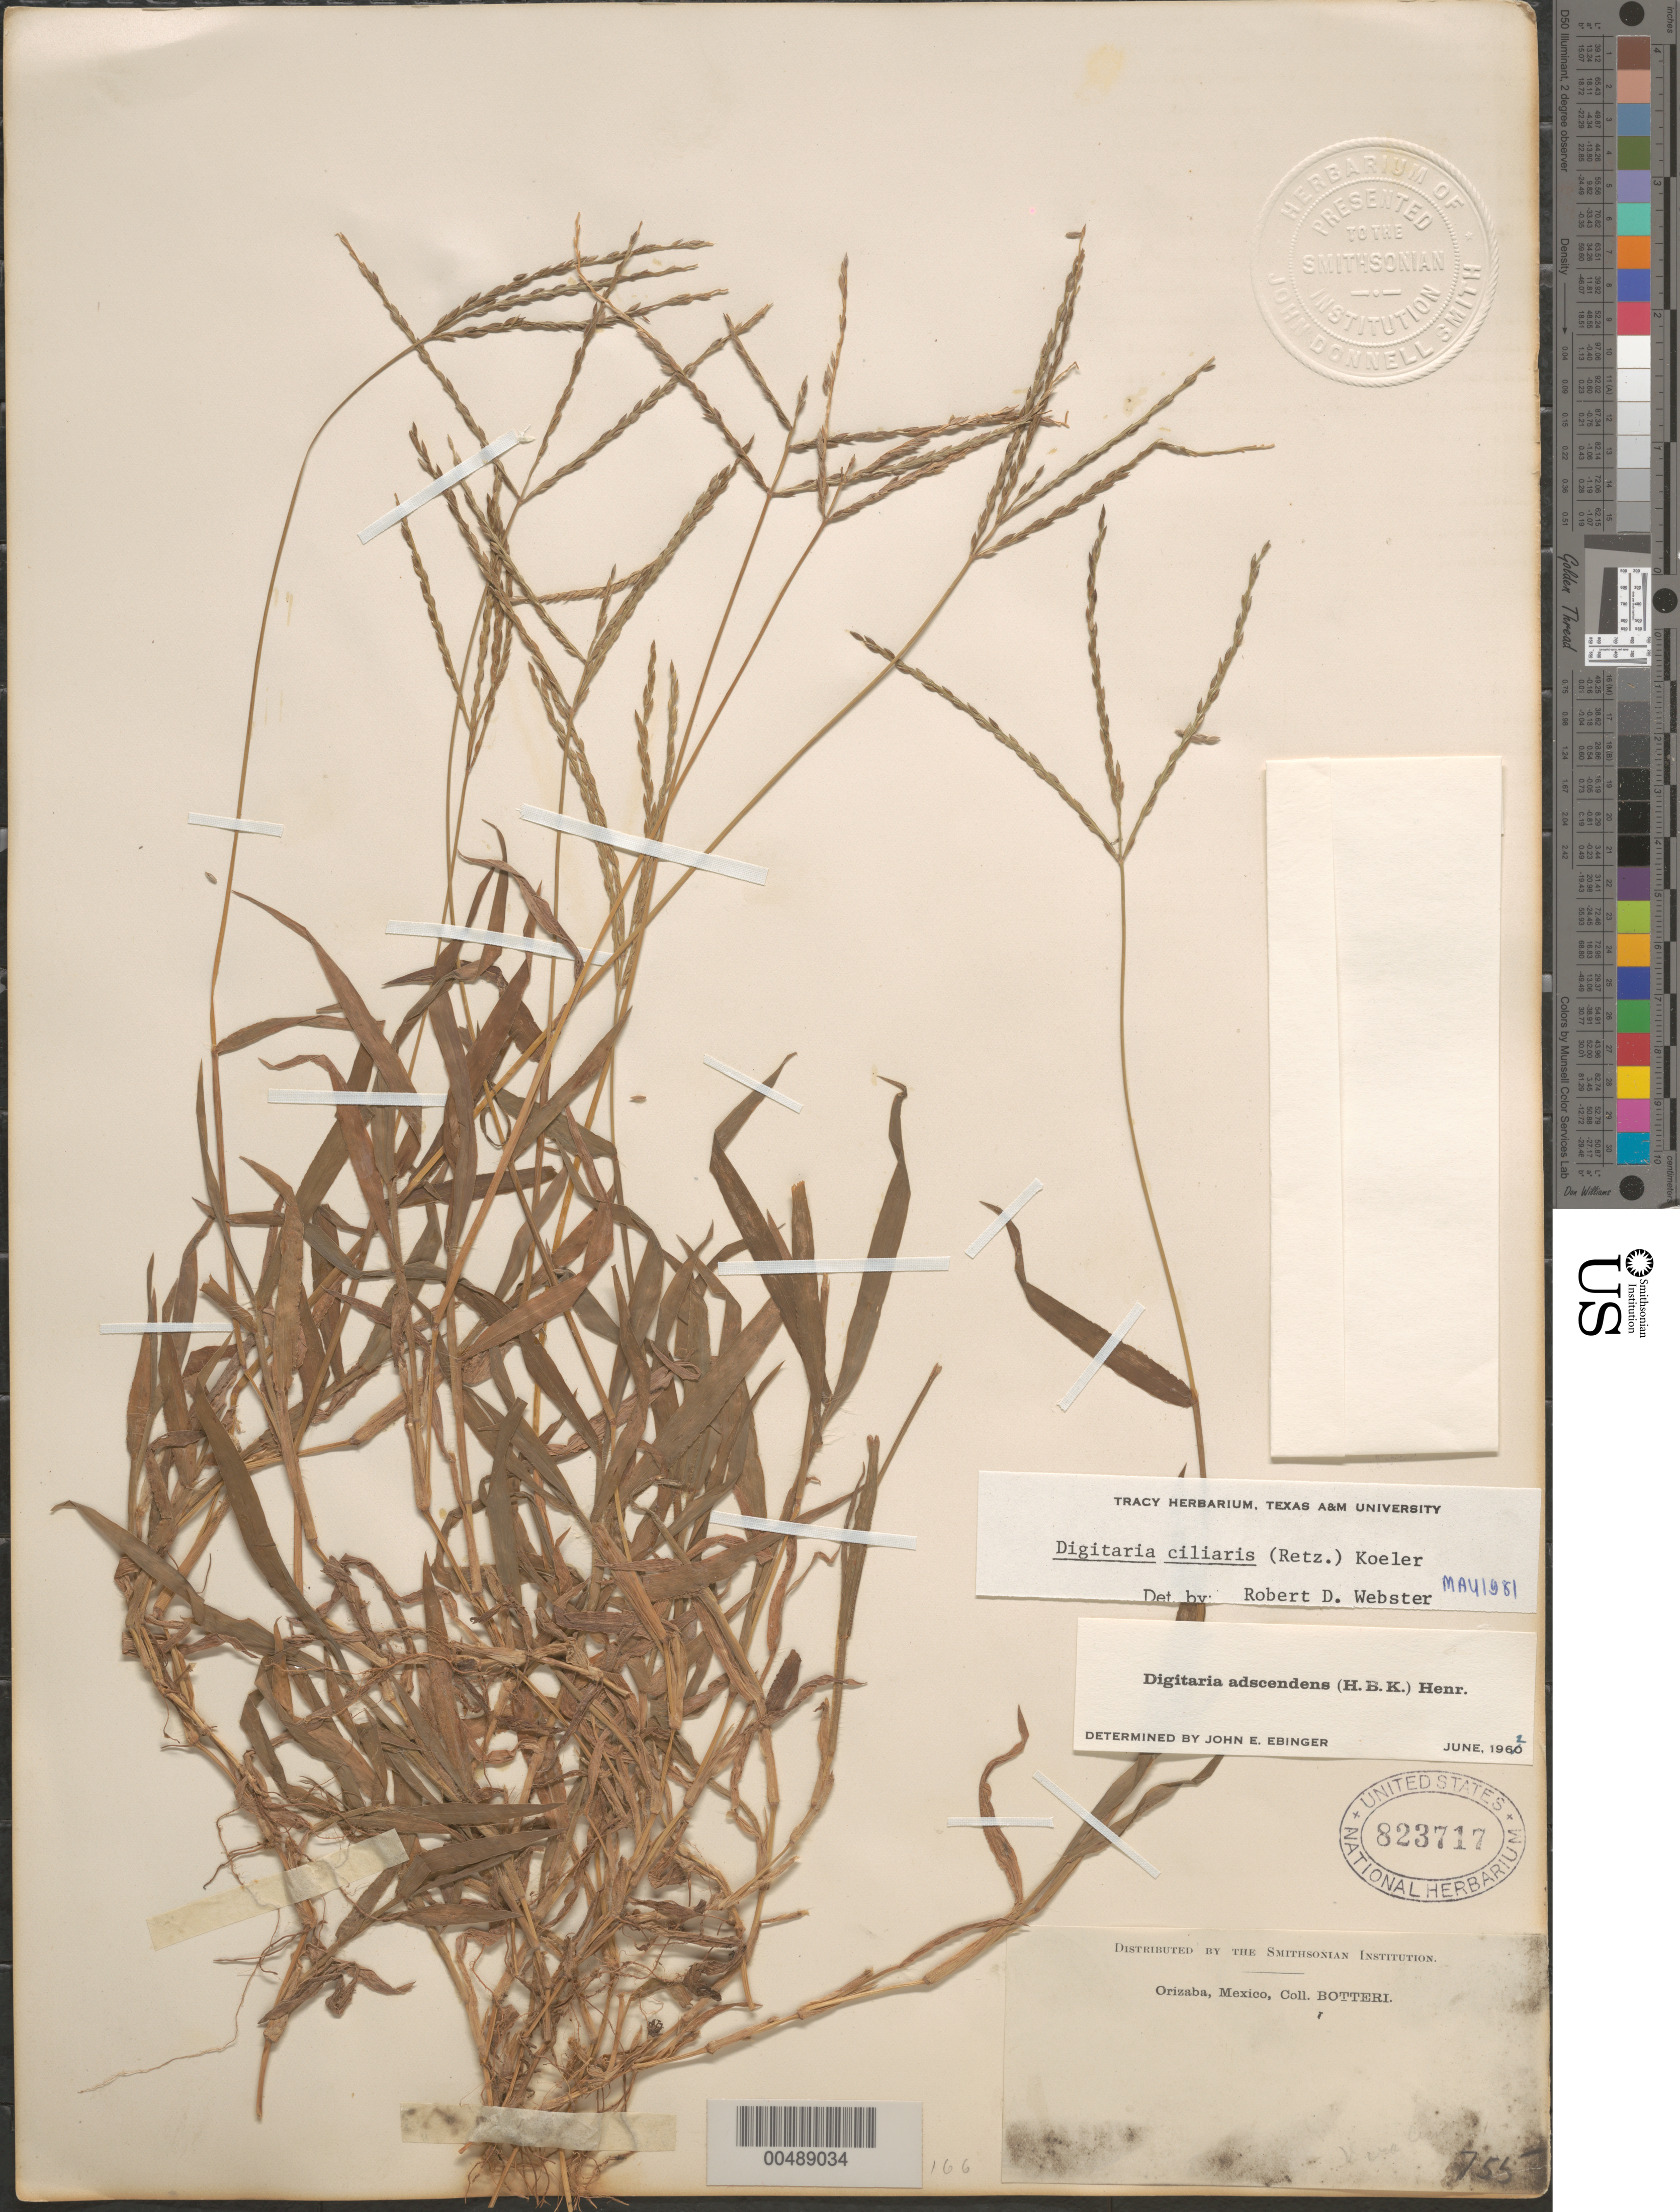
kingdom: Plantae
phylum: Tracheophyta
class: Liliopsida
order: Poales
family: Poaceae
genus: Digitaria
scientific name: Digitaria ciliaris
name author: (Retz.) Koeler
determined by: Webster, Robert D.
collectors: -. Botteri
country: Mexico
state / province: Veracruz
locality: Orizaba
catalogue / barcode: US 823717